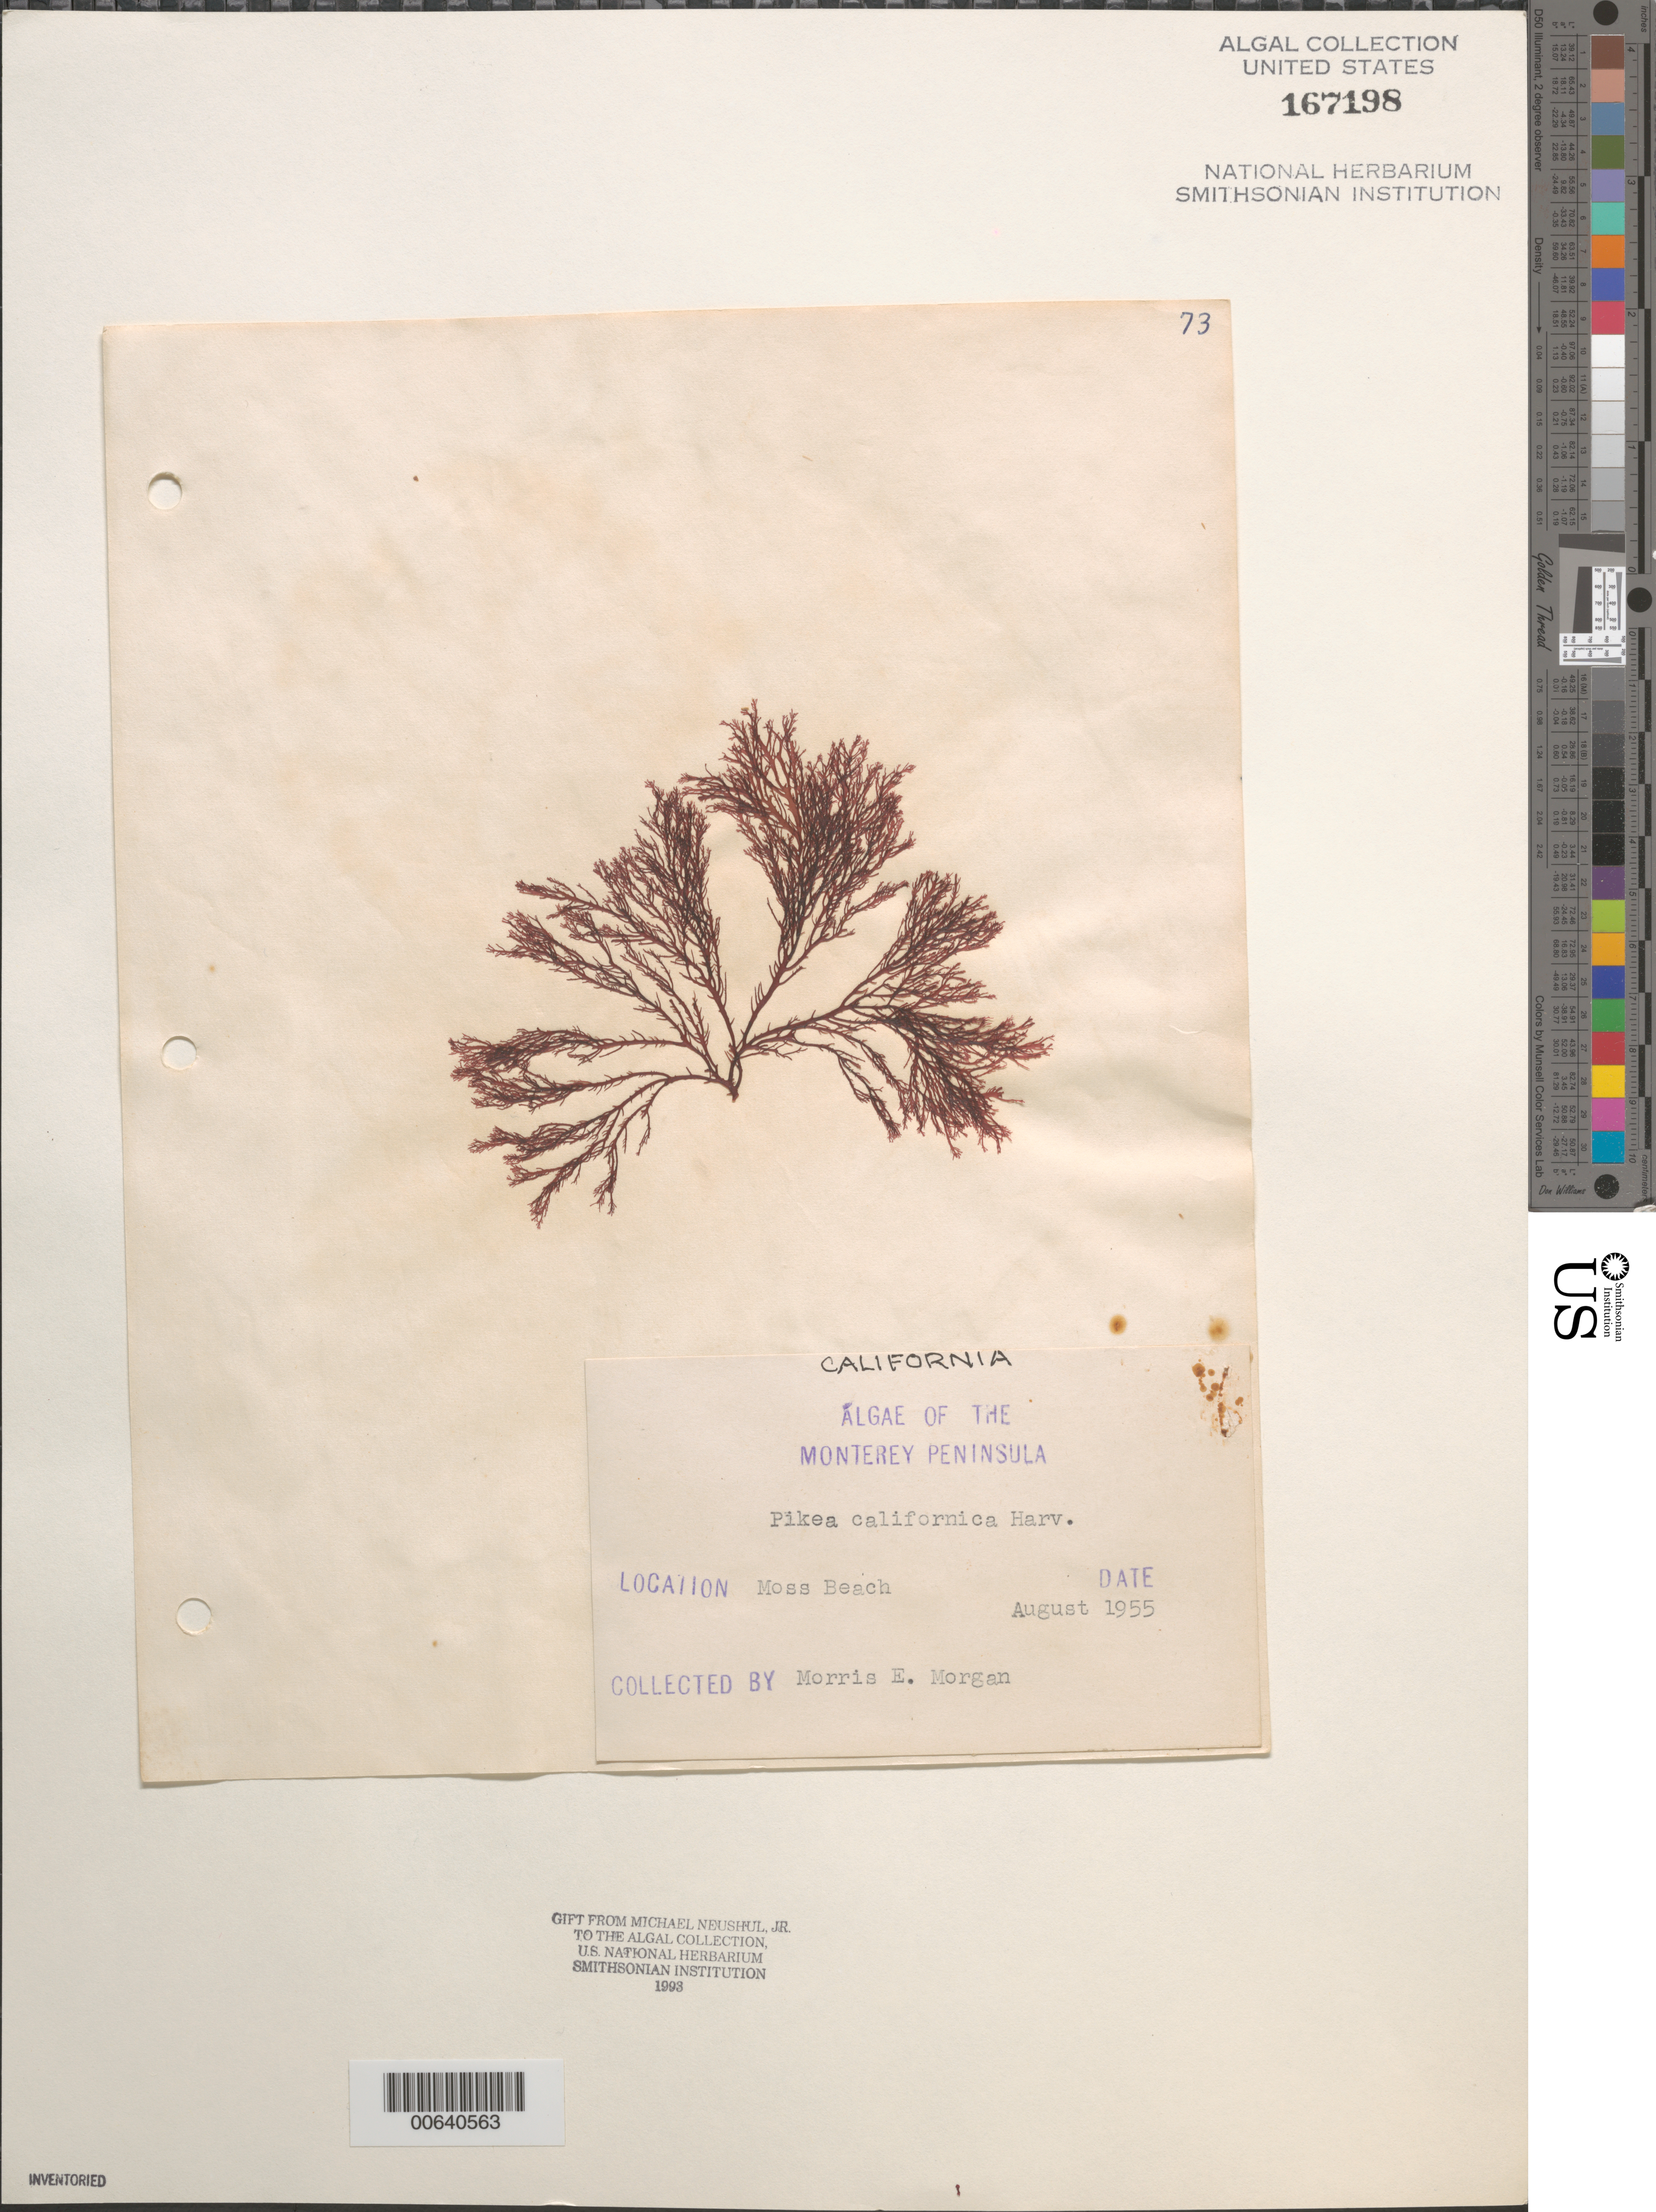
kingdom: Plantae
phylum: Rhodophyta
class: Florideophyceae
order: Gigartinales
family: Dumontiaceae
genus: Pikea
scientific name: Pikea californica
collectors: M. Morgan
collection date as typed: Aug 1955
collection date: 1955-08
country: United States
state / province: California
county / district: Monterey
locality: Moss Beach, Monterey Peninsula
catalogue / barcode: US 167198